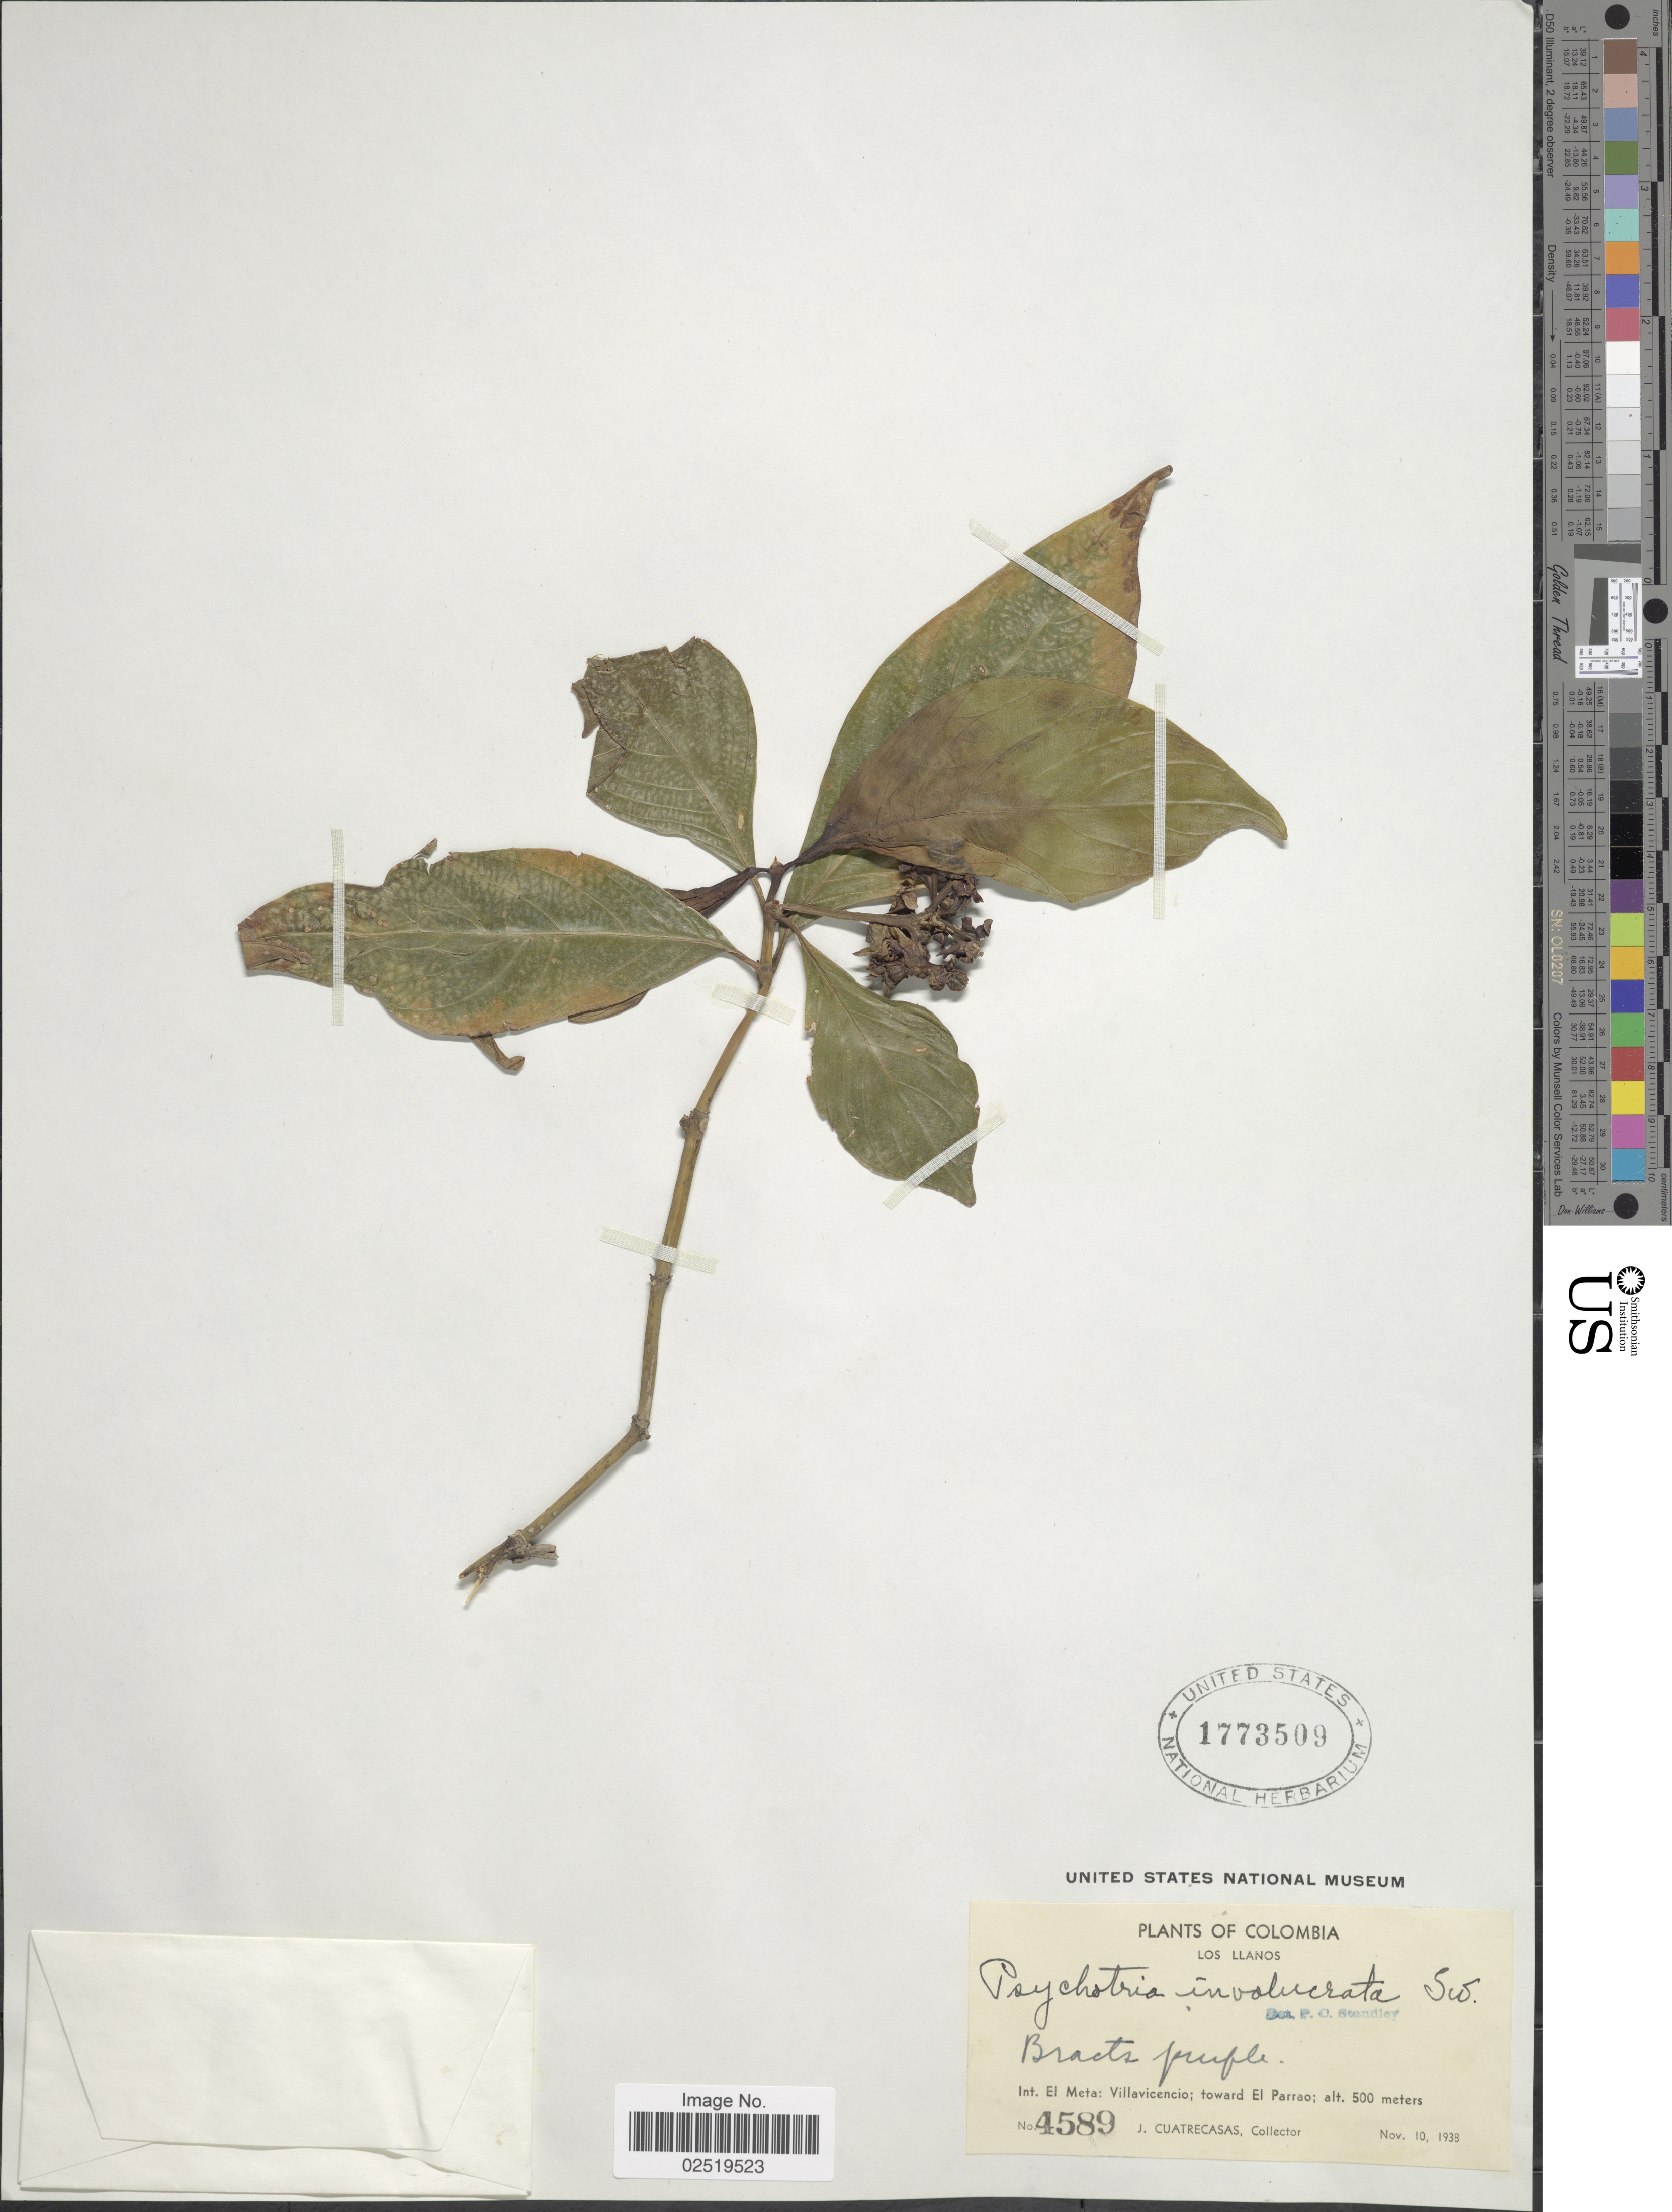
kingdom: Plantae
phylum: Tracheophyta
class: Magnoliopsida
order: Gentianales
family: Rubiaceae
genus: Psychotria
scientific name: Psychotria involucrata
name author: Sw.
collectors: J. Cuatrecasas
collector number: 4589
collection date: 1938-11-10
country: Colombia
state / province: Meta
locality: Los Llanos, Int. El Meta: Villavicencia; toward El Parrao.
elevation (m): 500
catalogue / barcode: US 1773509